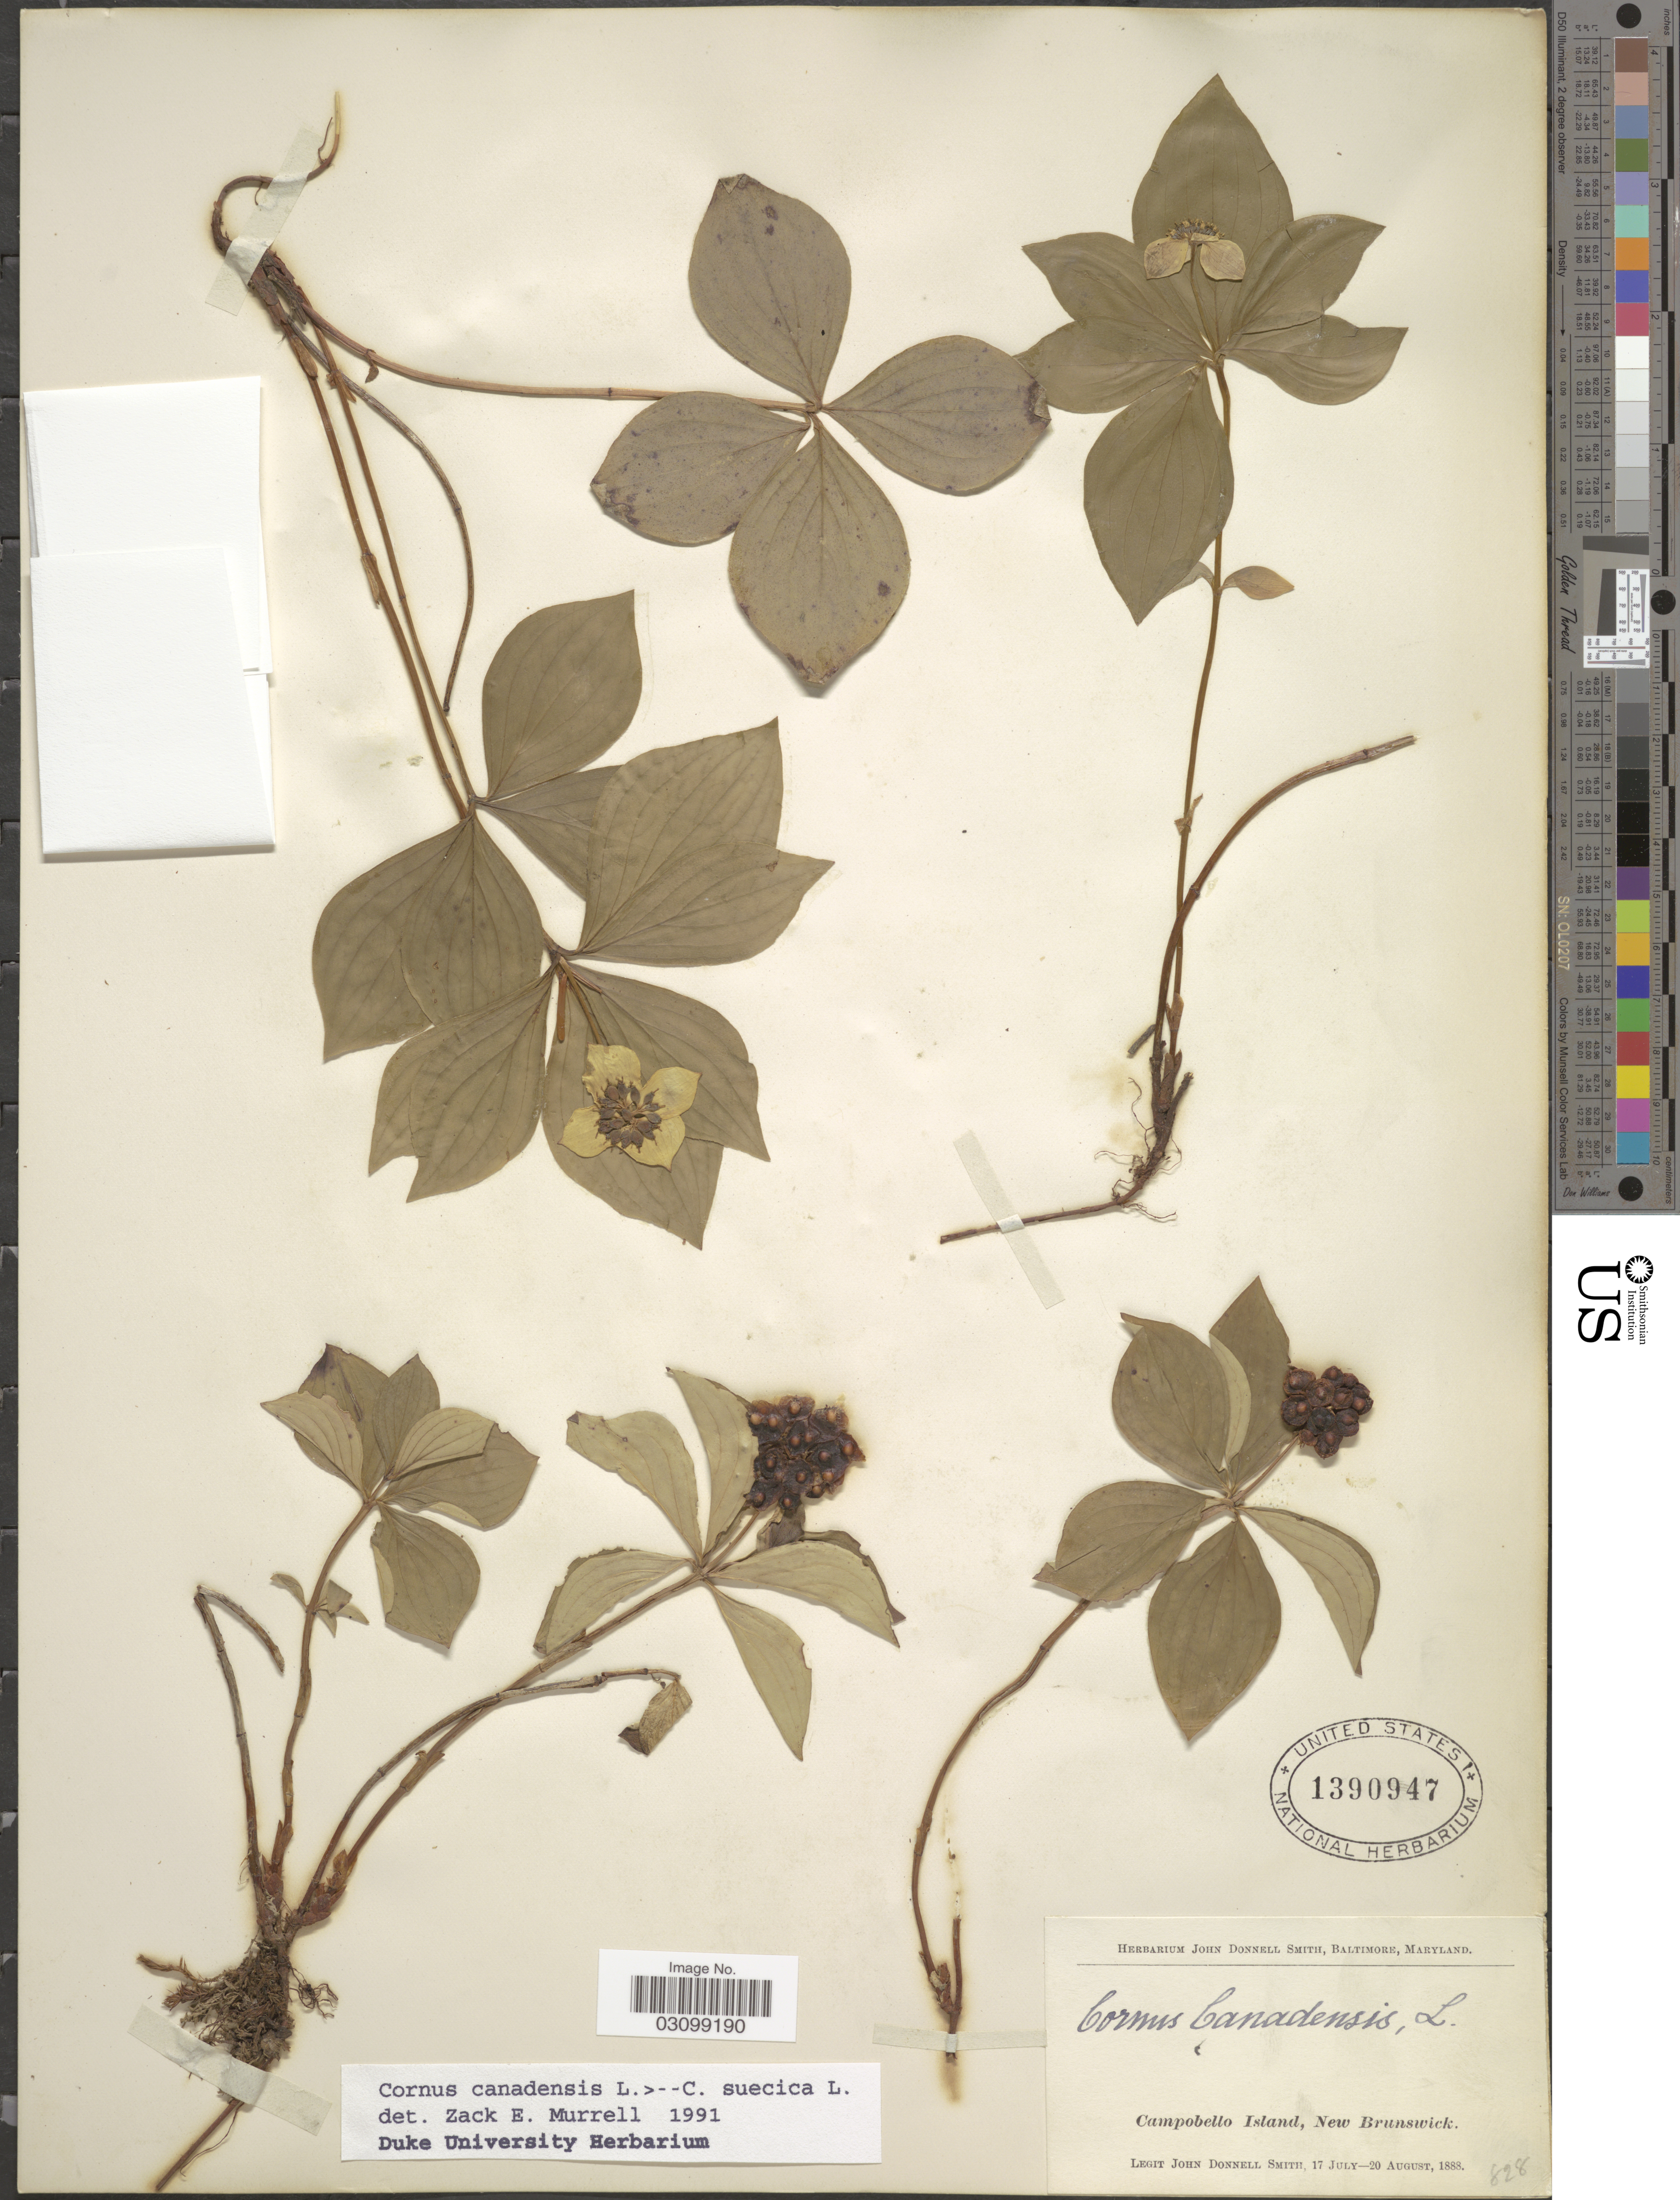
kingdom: Plantae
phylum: Tracheophyta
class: Magnoliopsida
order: Cornales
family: Cornaceae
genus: Cornus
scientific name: Cornus sp.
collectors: J. Donnell Smith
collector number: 828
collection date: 1888-07-17/1888-08-20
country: Canada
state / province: New Brunswick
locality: Campobello Island.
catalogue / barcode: US 1390947